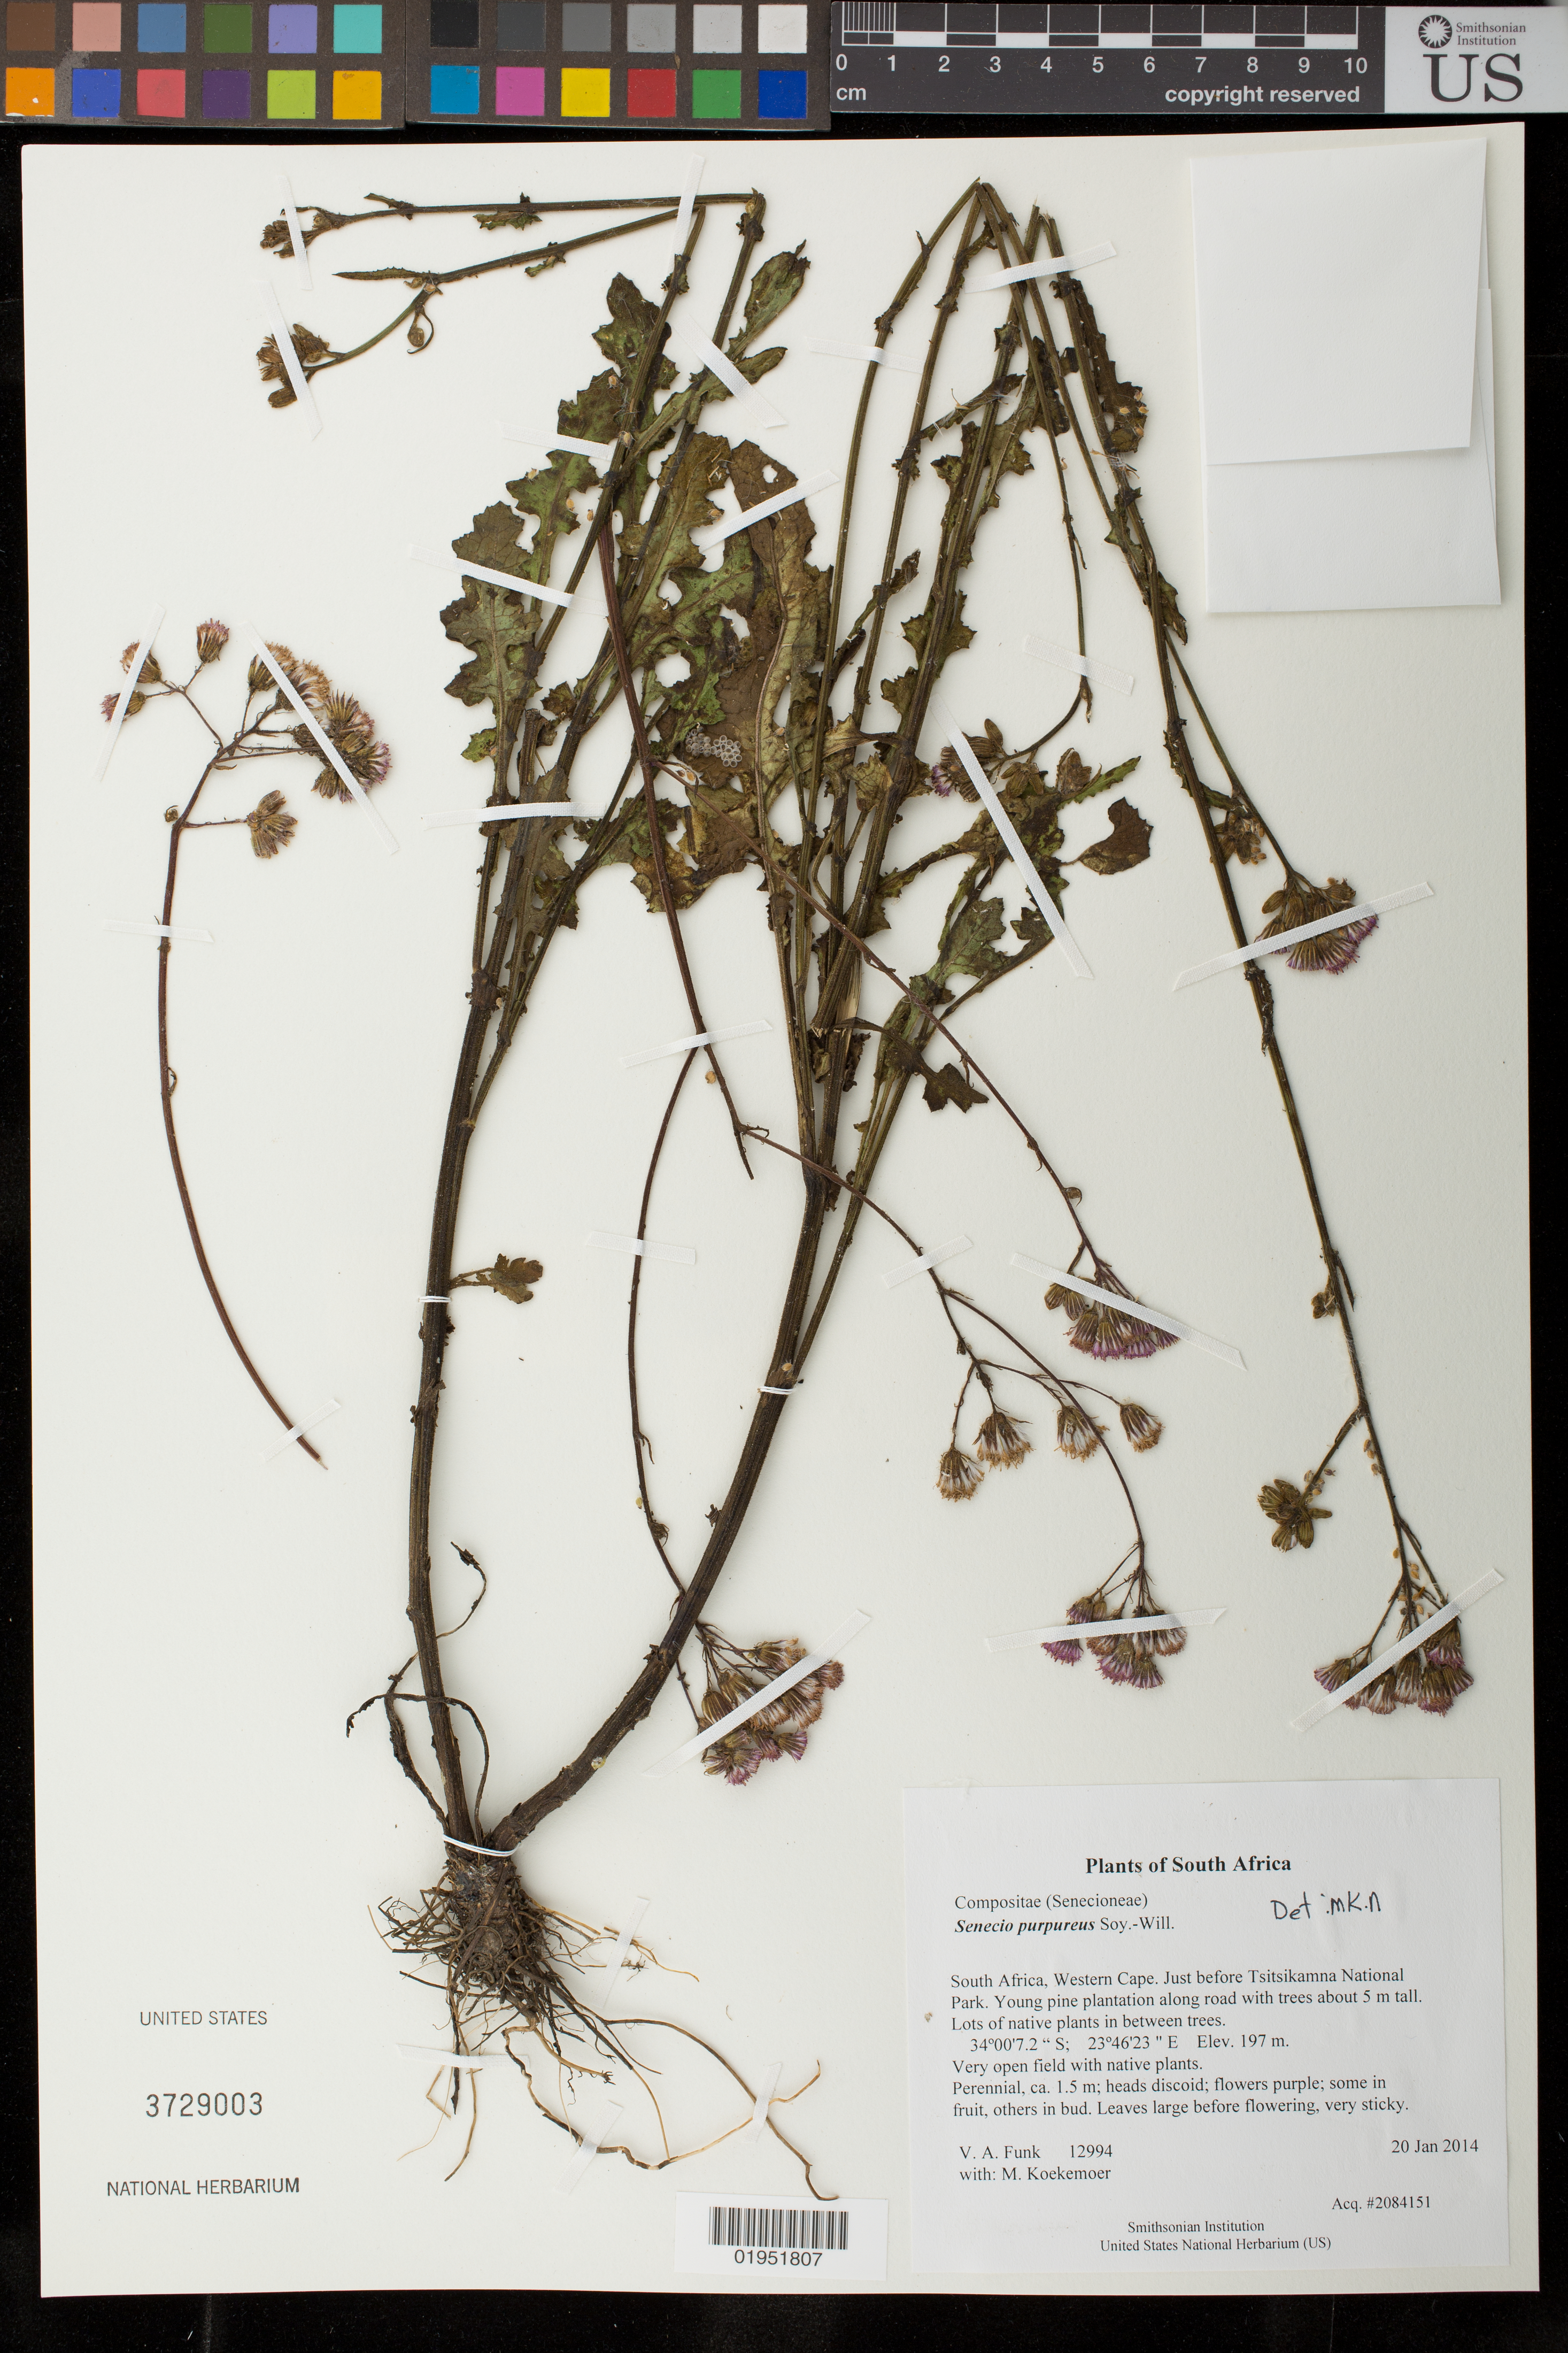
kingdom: Plantae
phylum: Tracheophyta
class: Magnoliopsida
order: Asterales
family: Asteraceae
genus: Senecio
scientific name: Senecio purpureus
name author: Soy.-Will.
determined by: Koekemoer, M.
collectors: M. Koekemoer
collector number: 12994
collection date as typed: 20 Jan 2014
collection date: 2014-01-20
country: South Africa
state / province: Eastern Cape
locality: Just before Tsitsikamna National Park. Young pine plantation along road, trees about 5 m tall. Lots of native plants in between trees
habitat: Very open field with native plants.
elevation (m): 197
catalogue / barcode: US 3729003